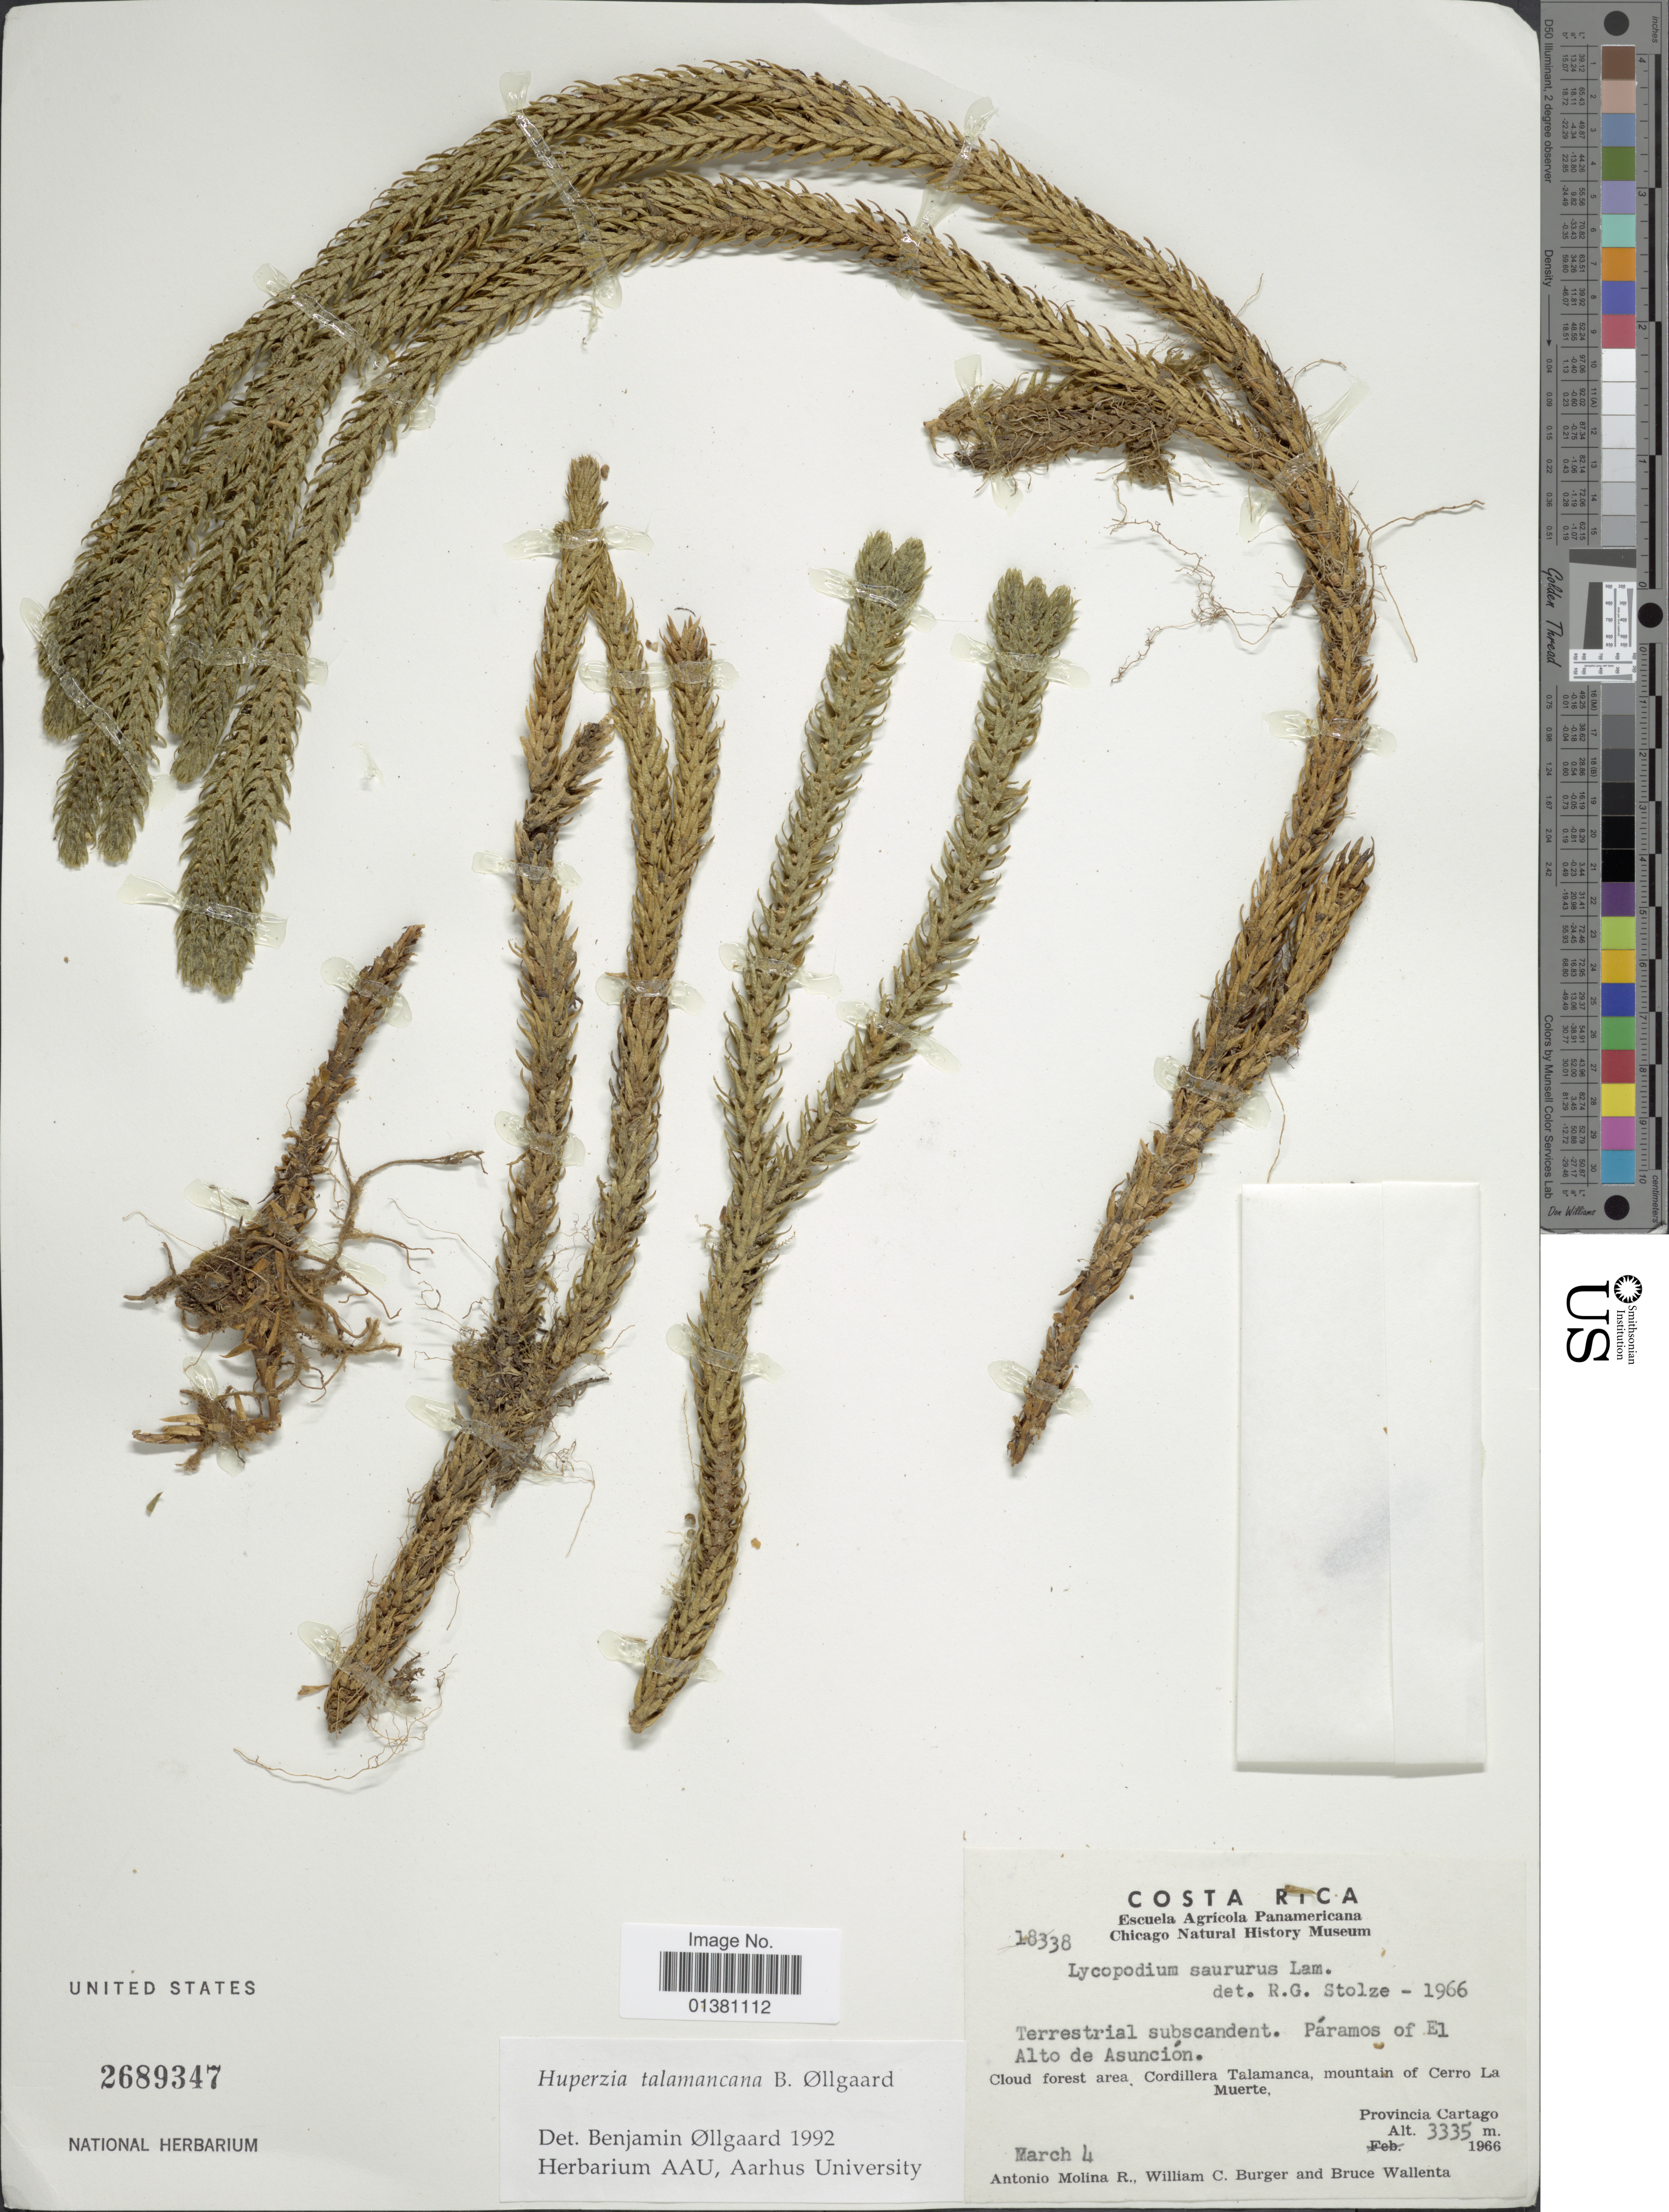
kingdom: Plantae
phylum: Tracheophyta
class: Lycopodiopsida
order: Lycopodiales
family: Lycopodiaceae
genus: Phlegmariurus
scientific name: Phlegmariurus talamancanus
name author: (B. Øllg.) B. Øllg.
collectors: A. Molina R., W. Burger & B. Wallenta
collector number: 18338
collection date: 1966-03-04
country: Costa Rica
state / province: Cartago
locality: Páramos of El Alto de Asunción, Cloud forest area. Cordillera Talamanca, mountain of Cerro La Muerte, Provincia Cartago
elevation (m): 3335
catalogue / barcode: US 2689347